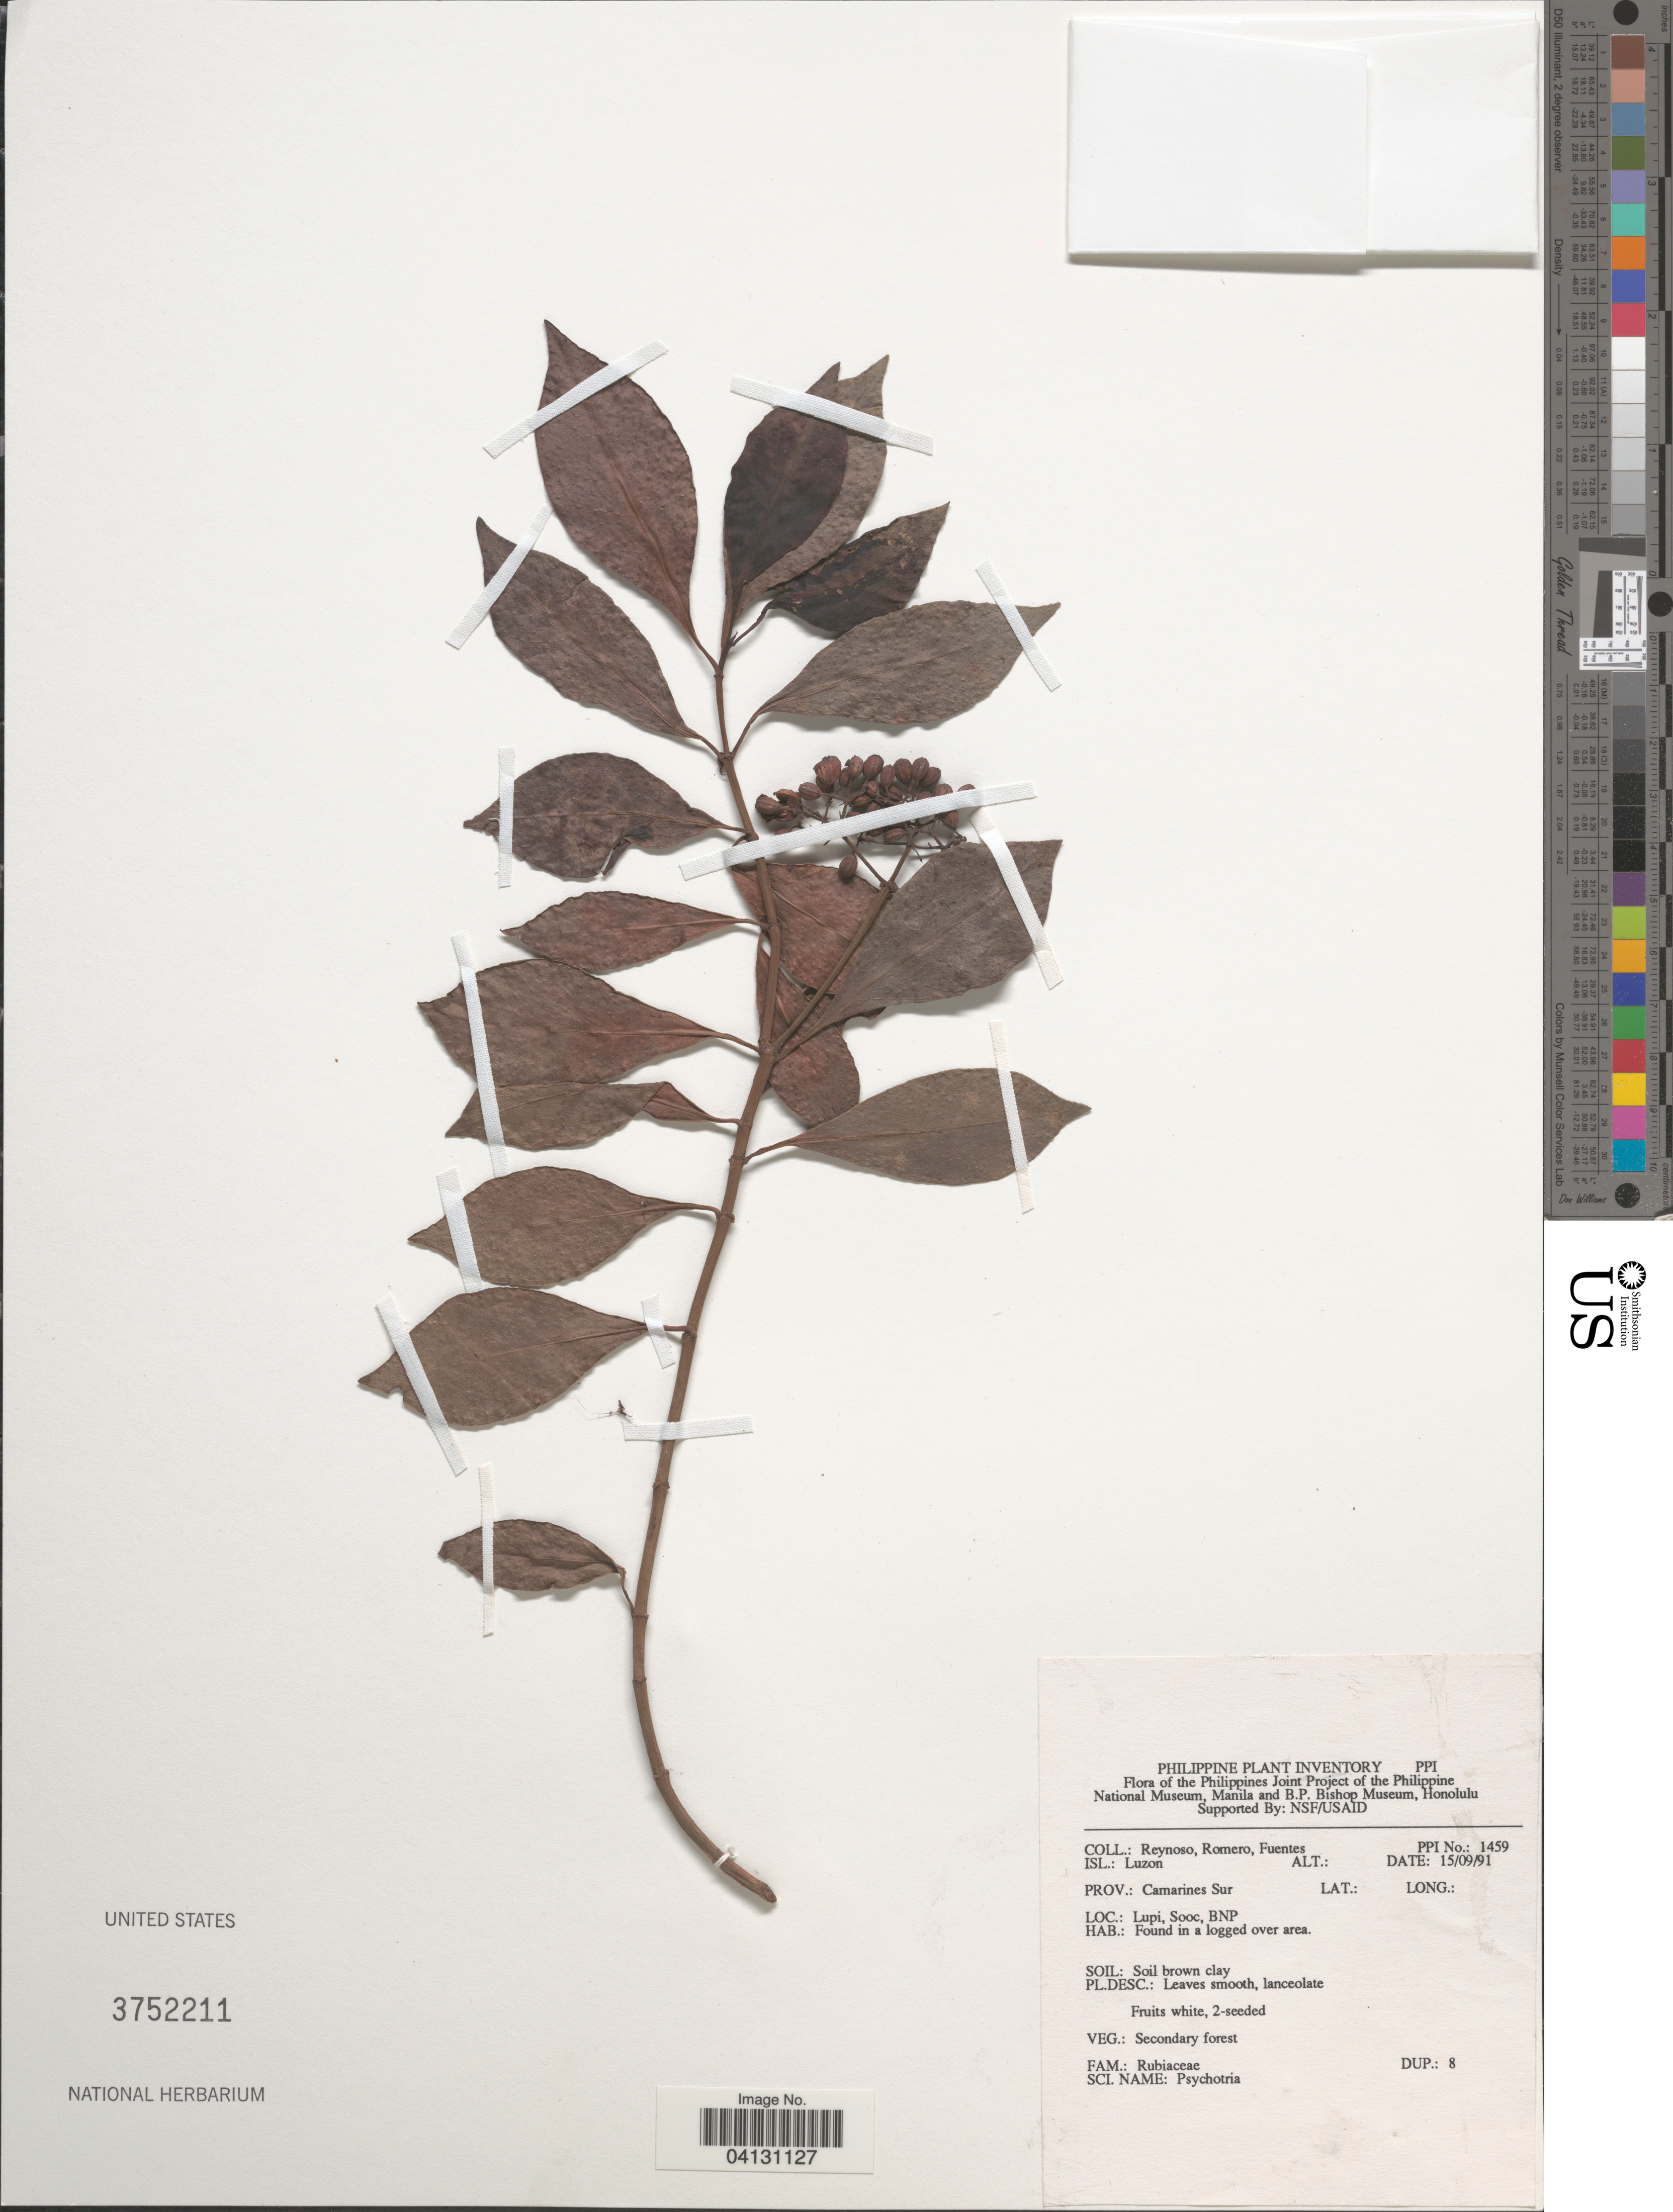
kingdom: Plantae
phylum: Tracheophyta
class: Magnoliopsida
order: Gentianales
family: Rubiaceae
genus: Psychotria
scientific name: Psychotria sp.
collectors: E. Reynoso, -. Romero & -. Fuentes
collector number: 1459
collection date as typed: Transcribed d/m/y: 15/9/91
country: Philippines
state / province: Bicol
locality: The Philippines Joint Project of the Philippines National Museum, Manila and B.P. Bishop Museum, Honolulu. Isl.: Luzon. Prov.: Camarines Sur. Lupi, Sooc, BNP. In a logged over area.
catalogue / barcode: US 3752211